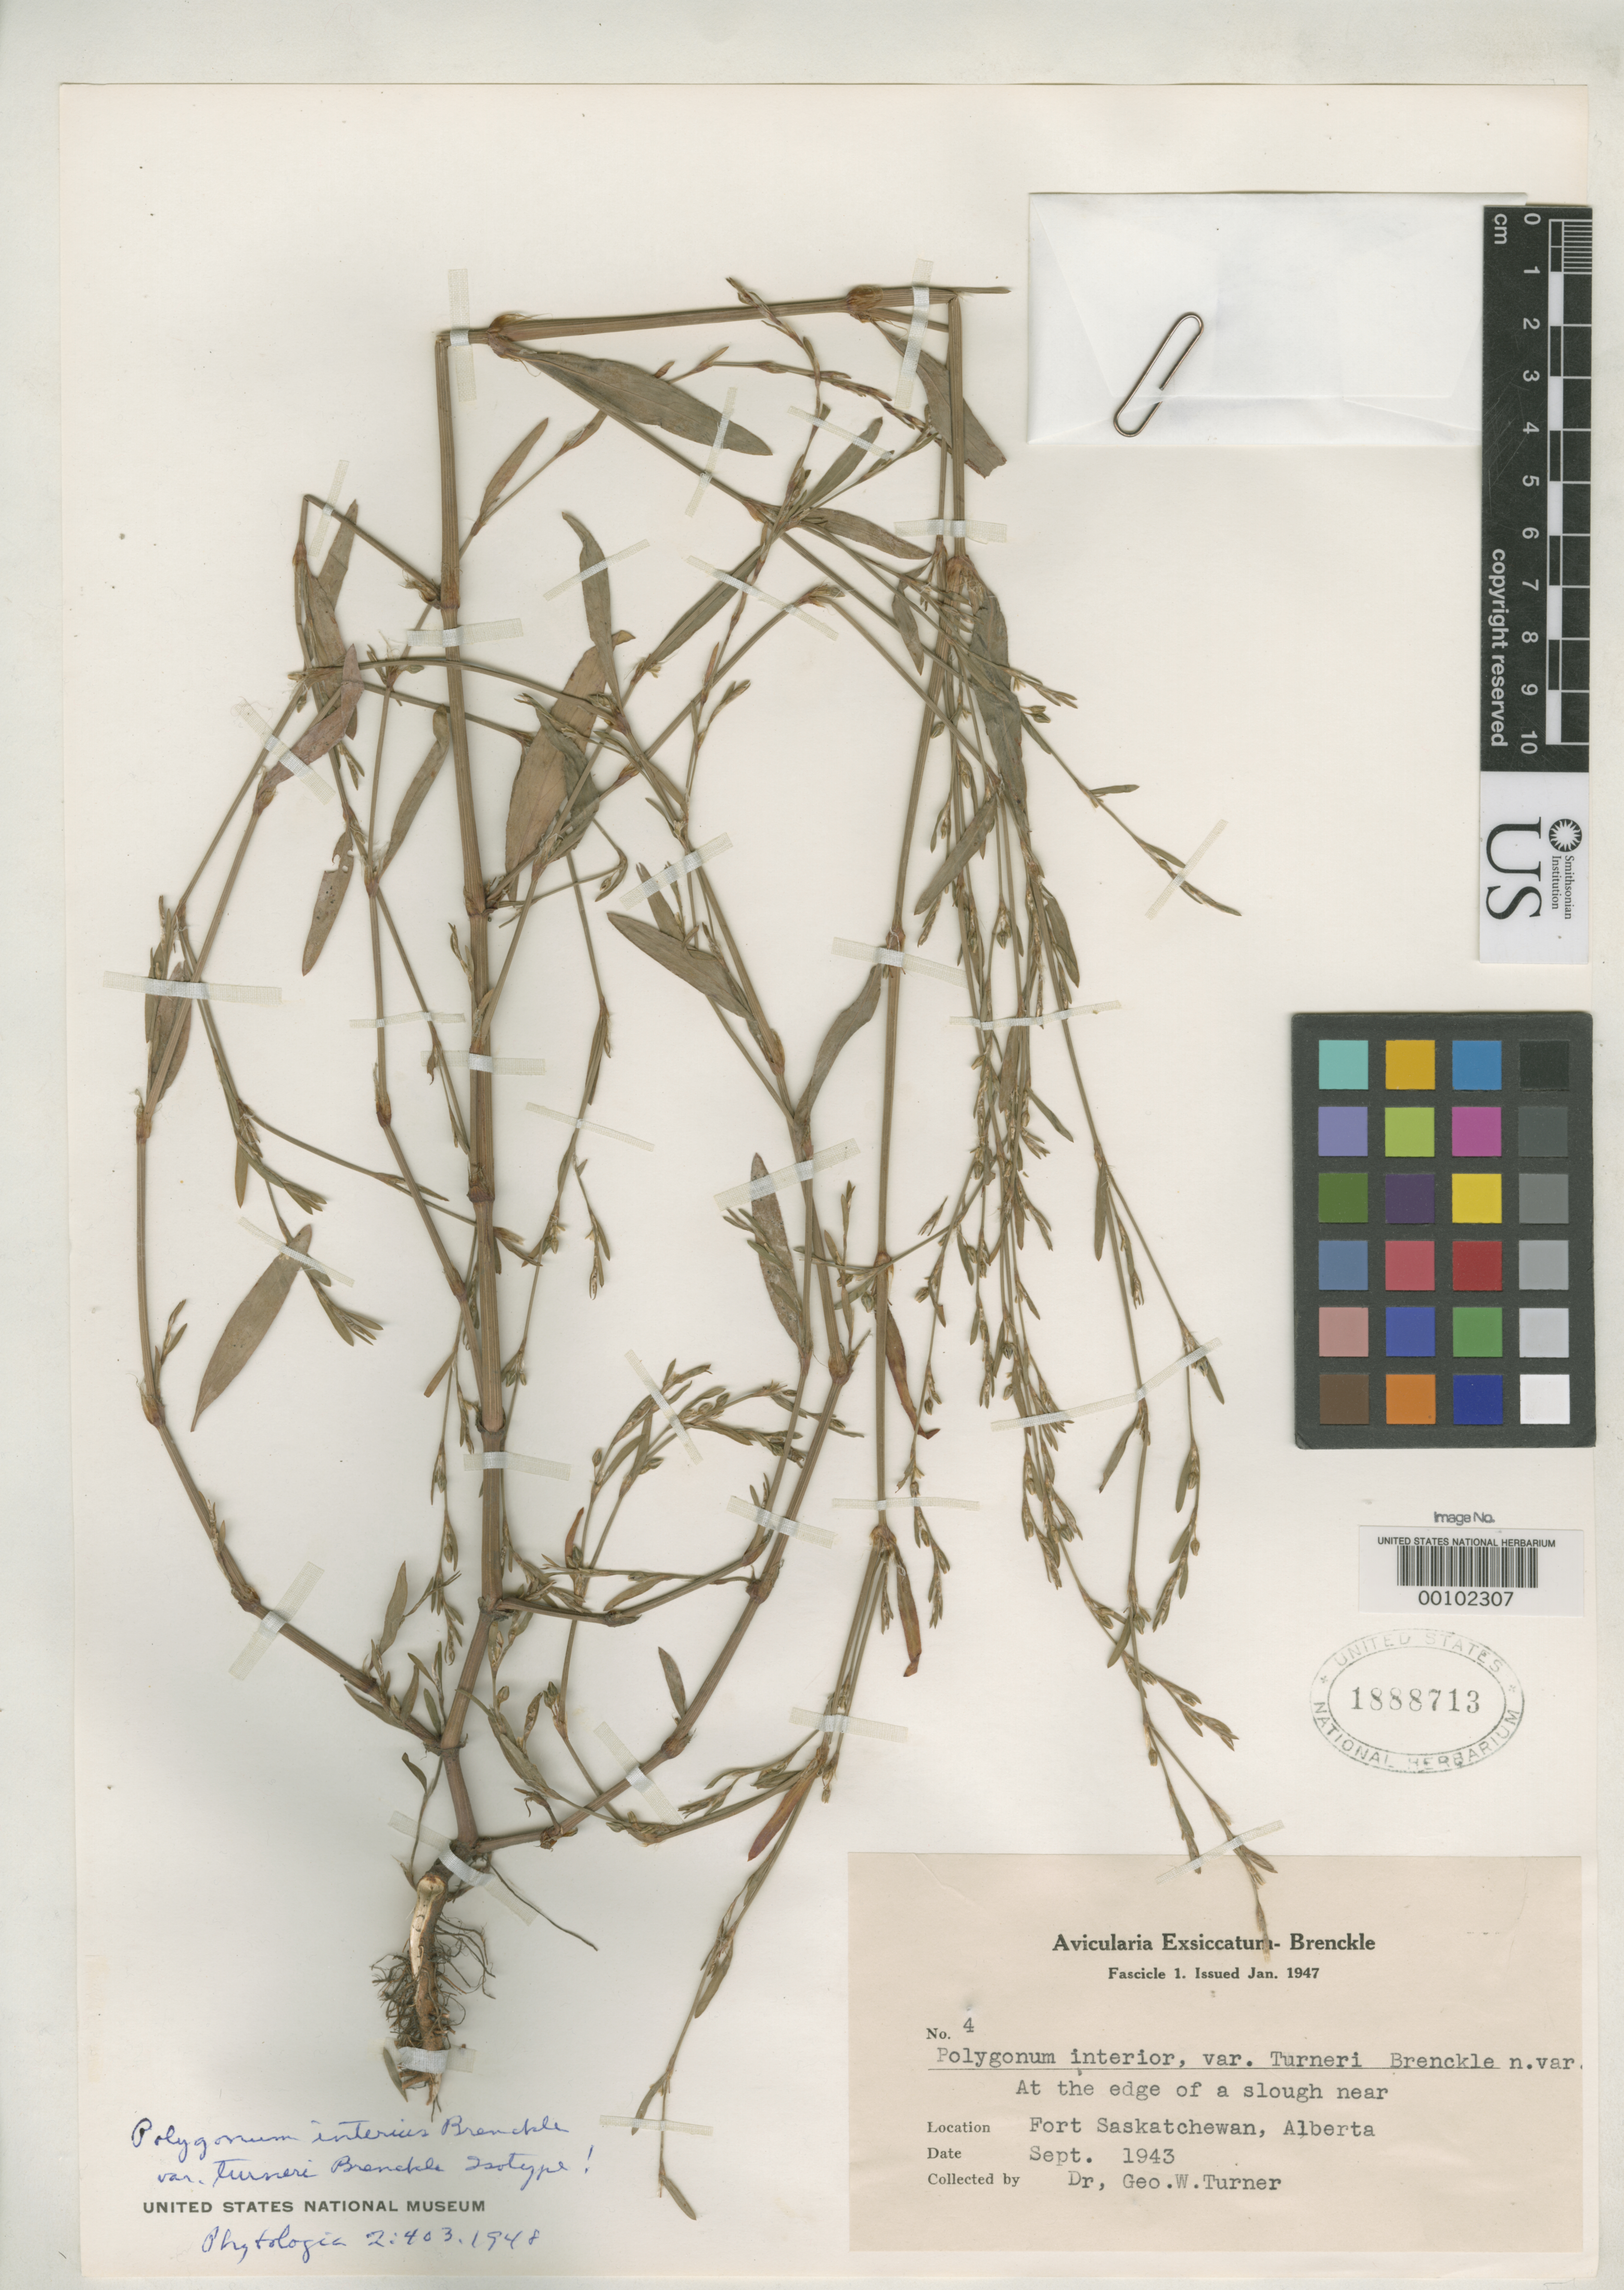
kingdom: Plantae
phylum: Tracheophyta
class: Magnoliopsida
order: Caryophyllales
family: Polygonaceae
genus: Polygonum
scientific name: Polygonum interior var. turneri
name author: Brenckle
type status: Isotype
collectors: G. H. Turner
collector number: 4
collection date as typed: Sep 1943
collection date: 1943-09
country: Canada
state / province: Alberta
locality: Ft. Saskatchewan.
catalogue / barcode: US 1888713